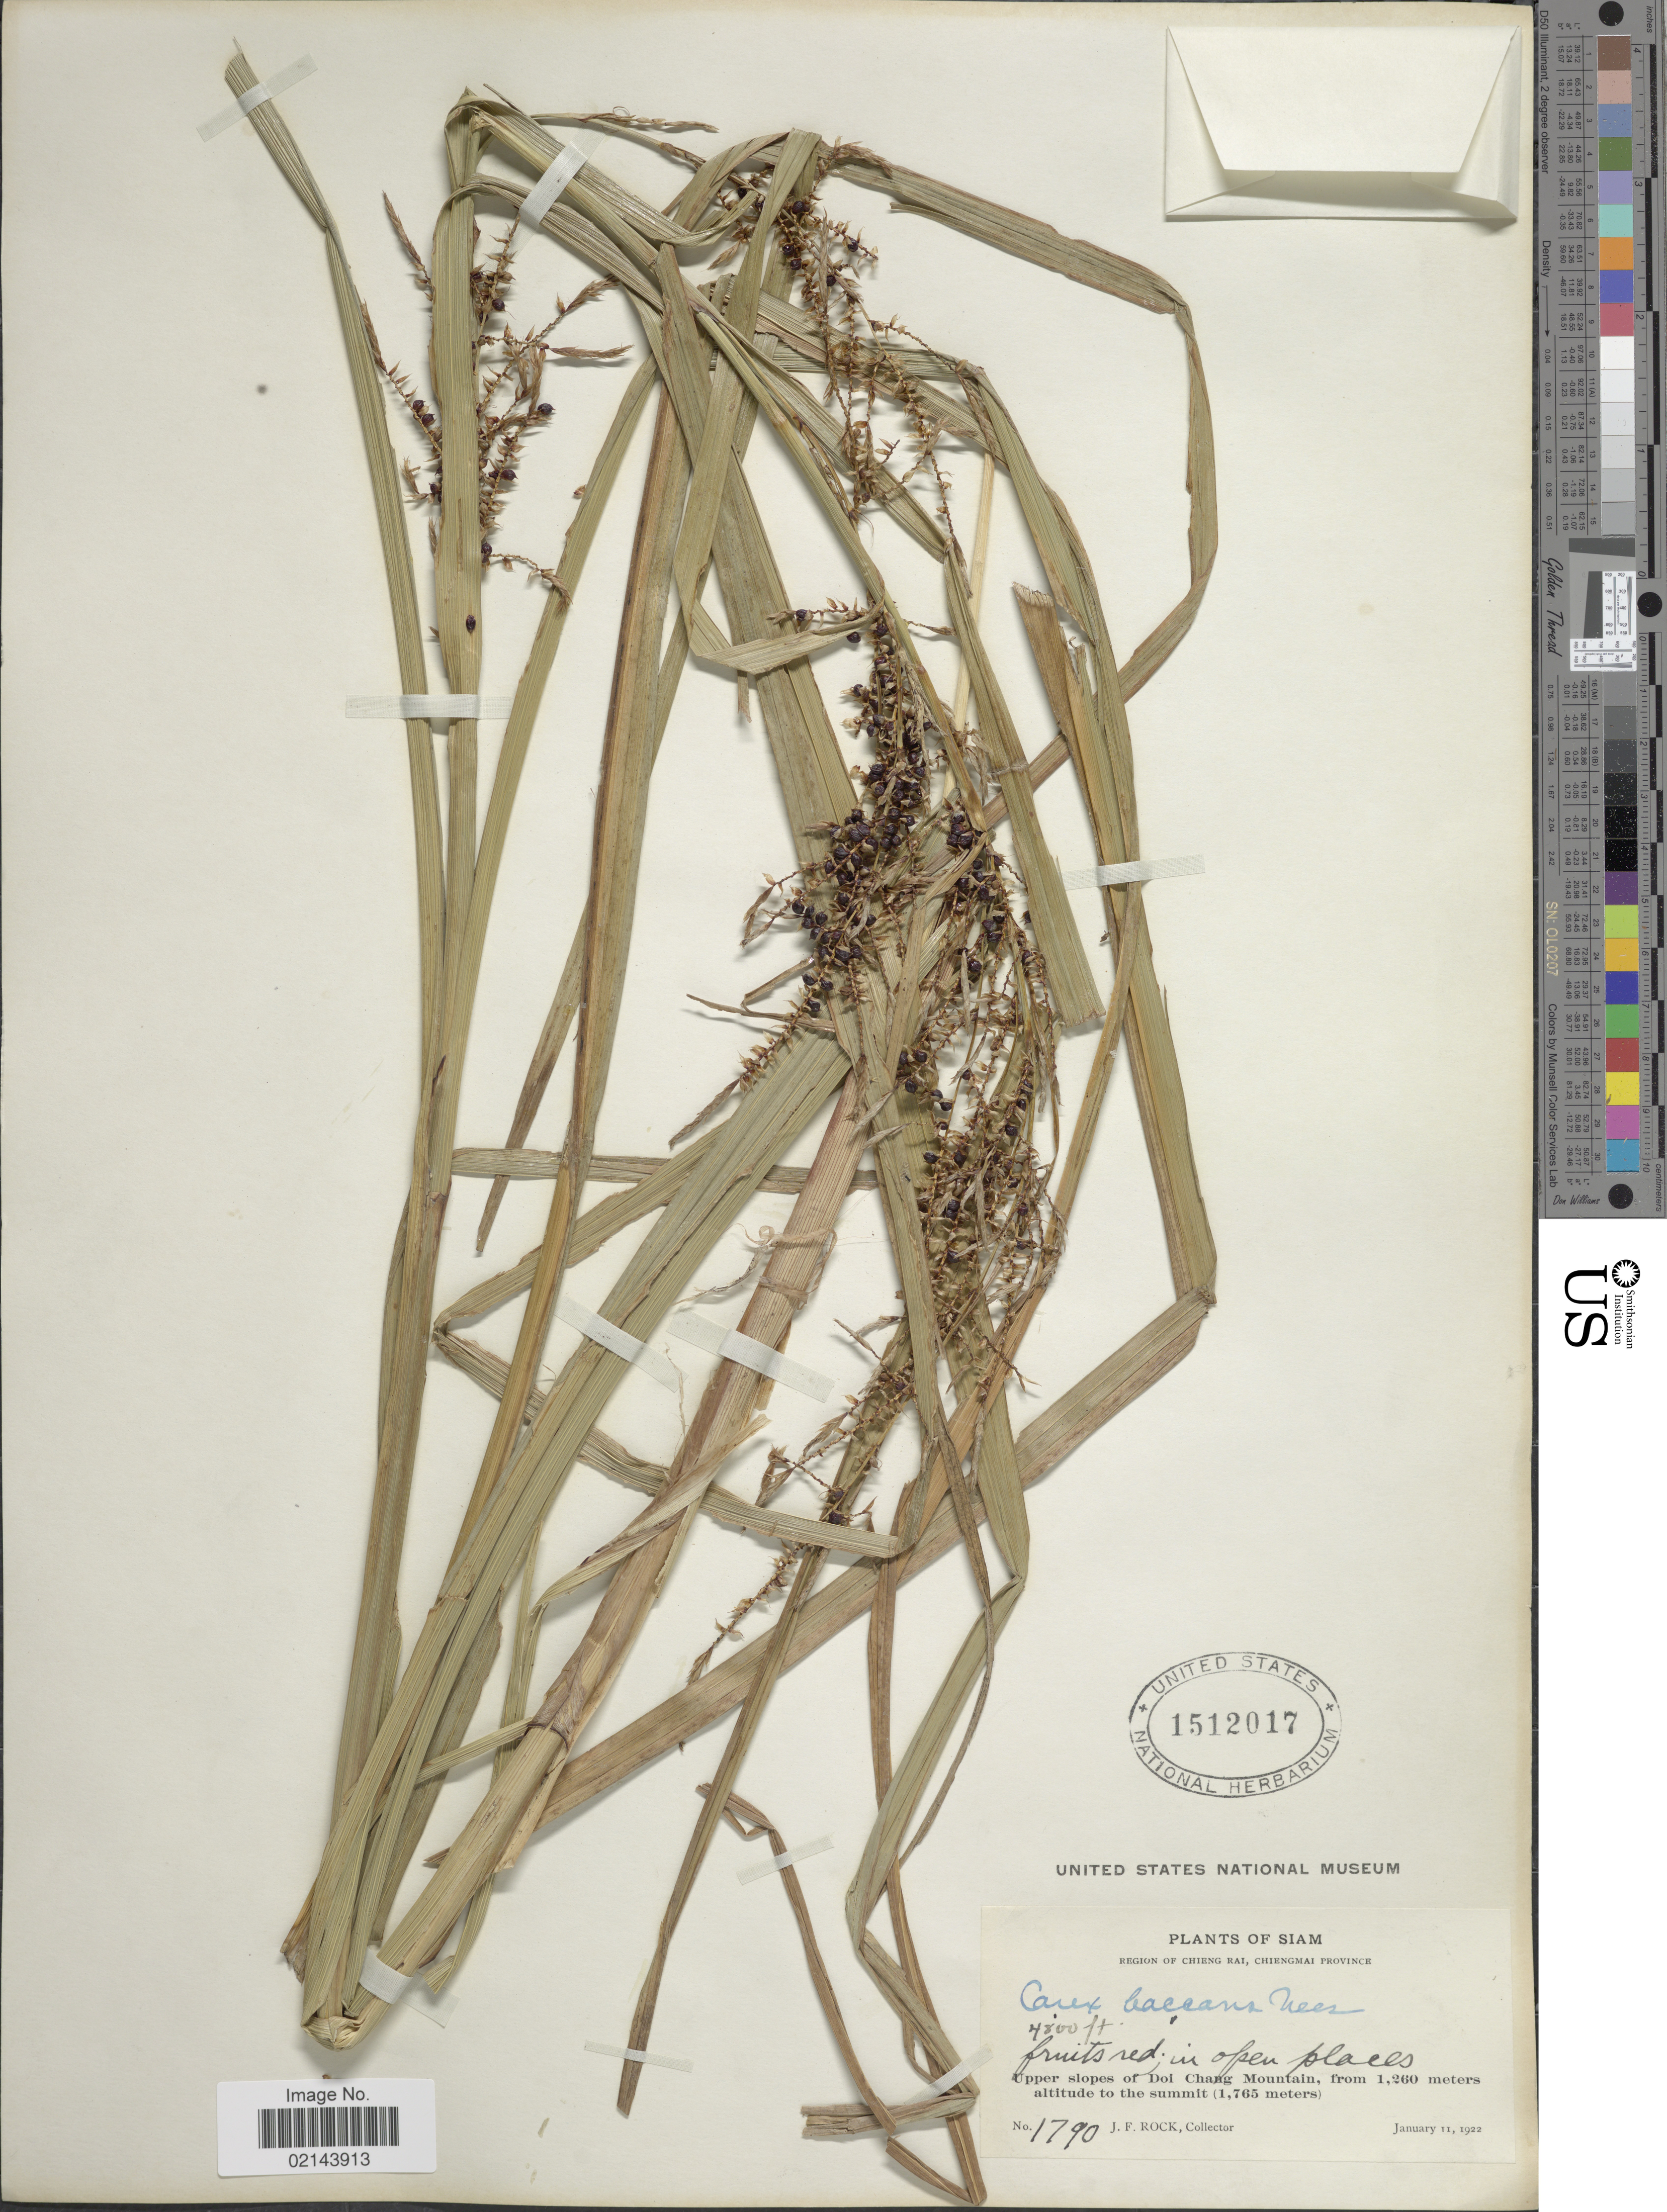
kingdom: Plantae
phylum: Tracheophyta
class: Liliopsida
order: Poales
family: Cyperaceae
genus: Carex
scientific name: Carex baccans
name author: Nees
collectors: J. Rock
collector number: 1790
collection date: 1922-01-11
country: Thailand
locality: Siam. Region of Chieng Rai, Chiengmai Province. Upper slopes of Doi Chang Mountain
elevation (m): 1260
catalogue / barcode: US 1512017